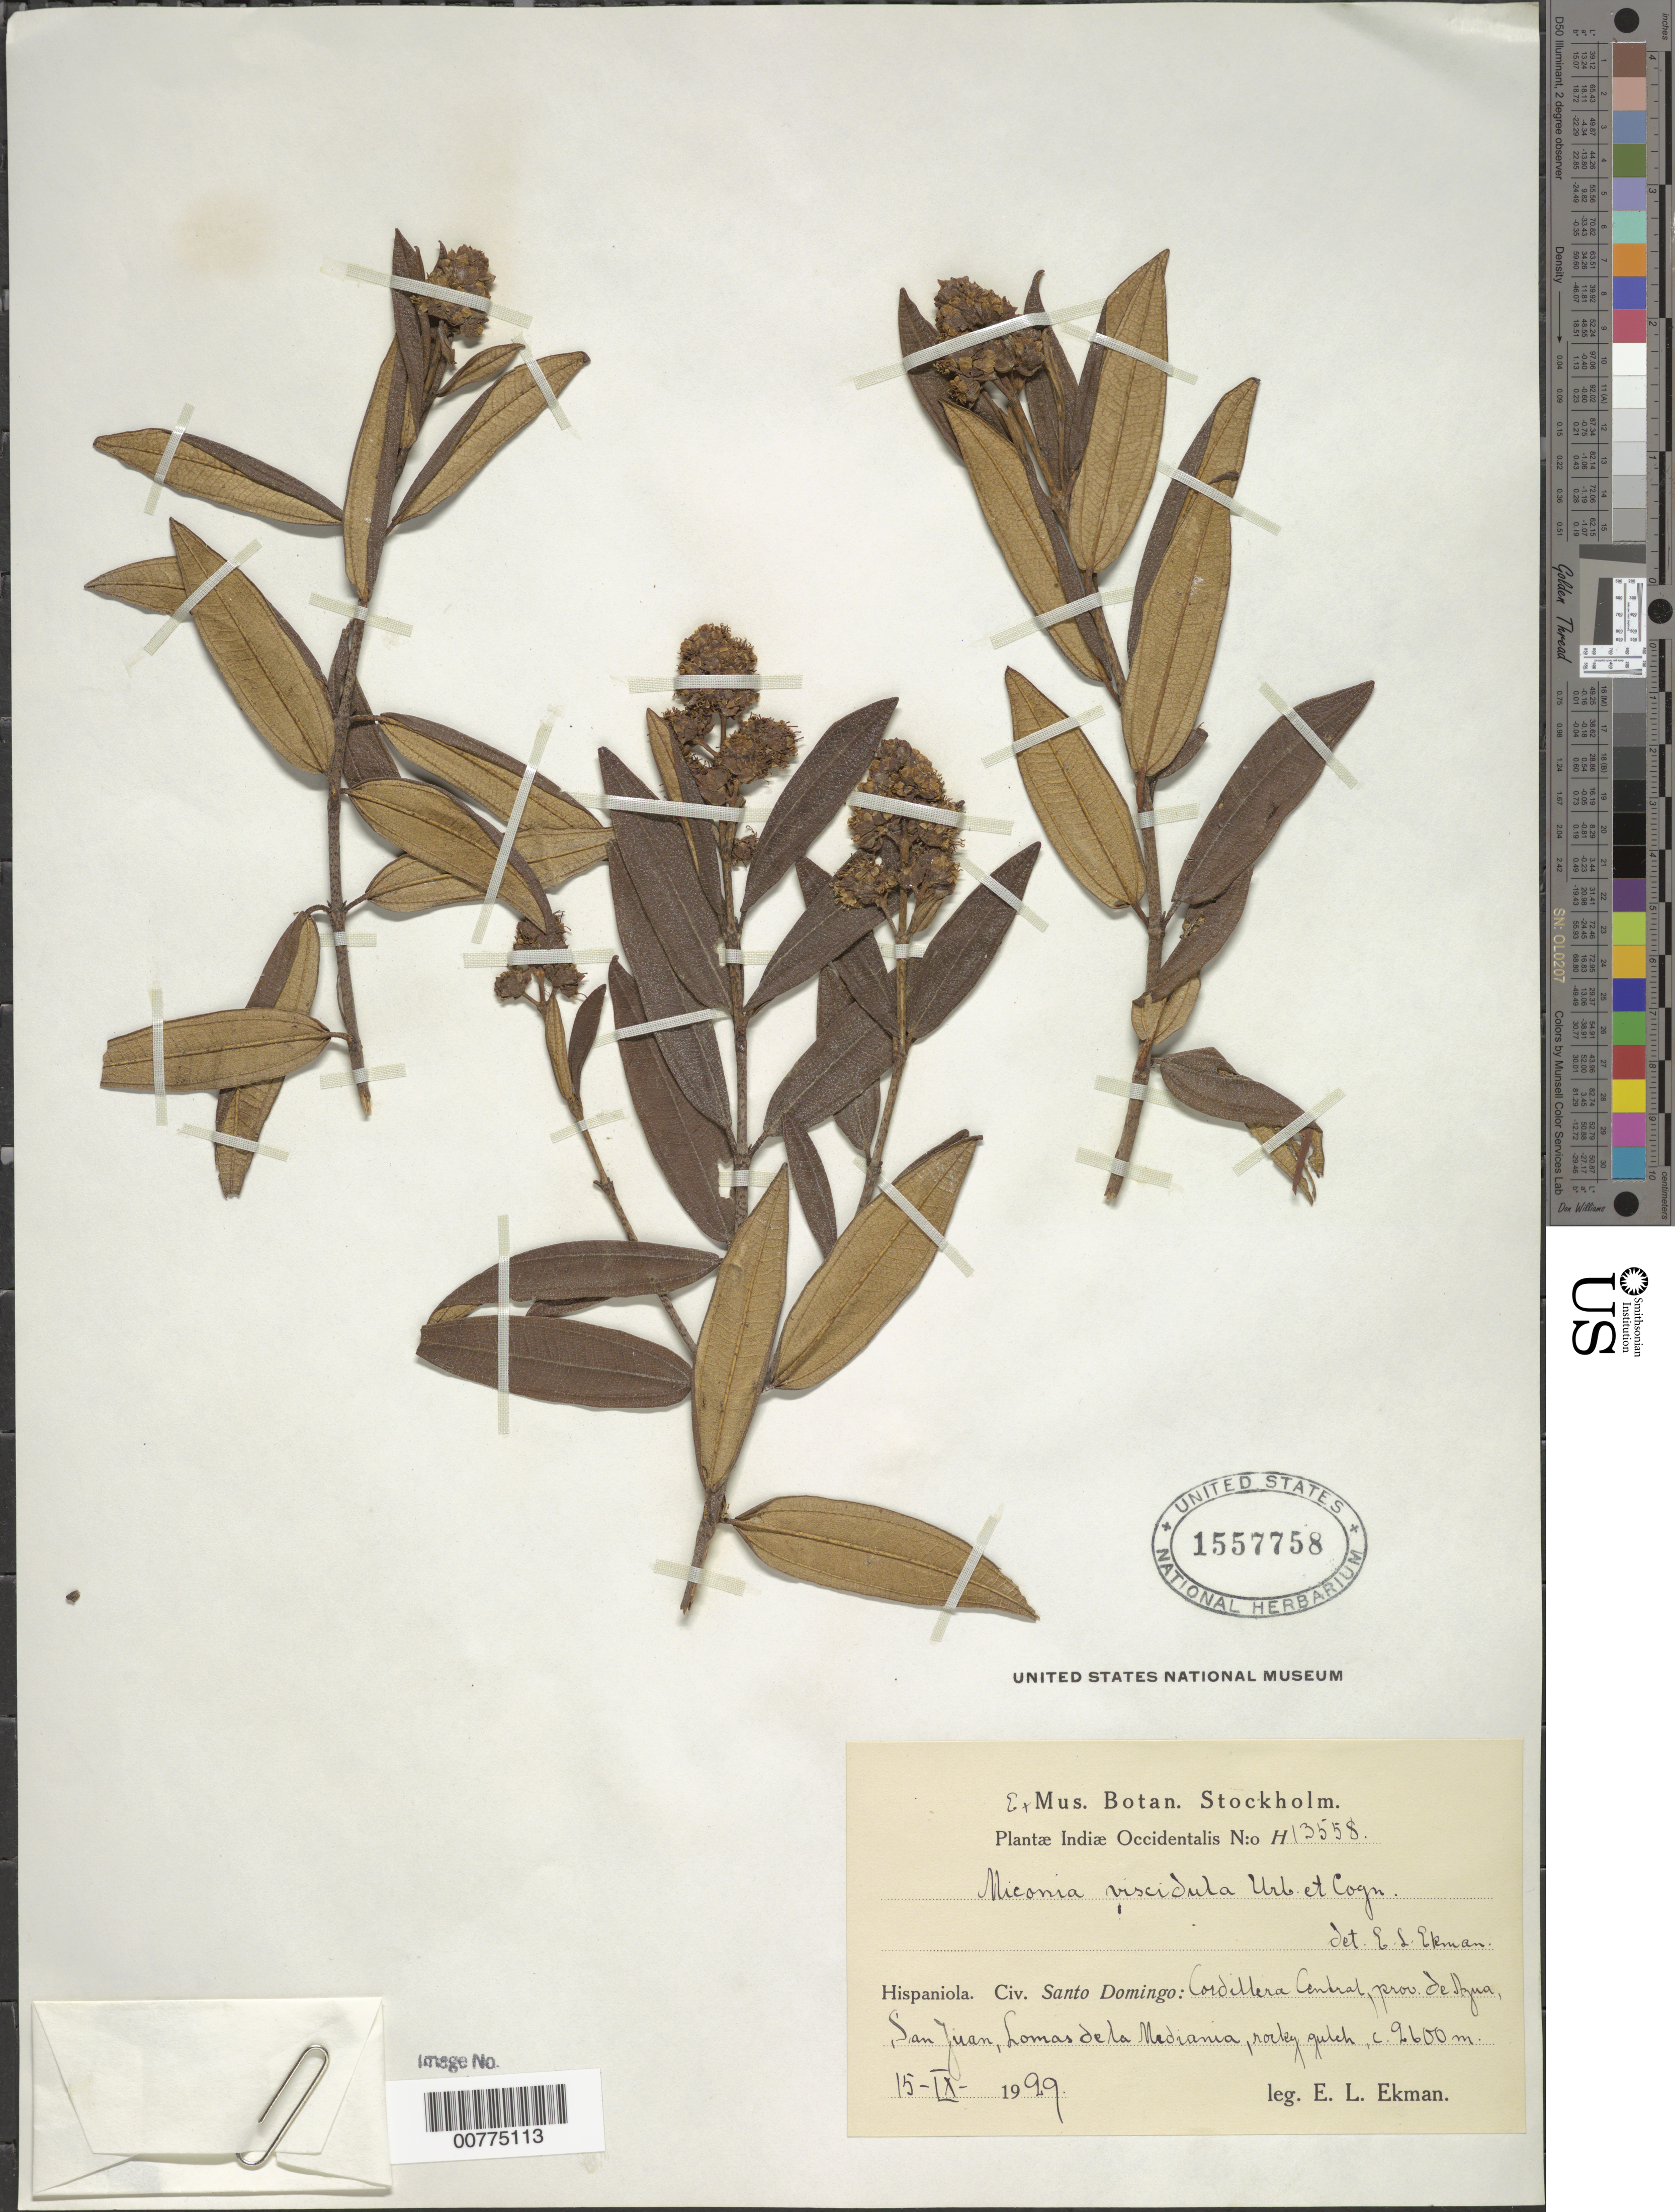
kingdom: Plantae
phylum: Tracheophyta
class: Magnoliopsida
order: Myrtales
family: Melastomataceae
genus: Miconia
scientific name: Miconia viscidula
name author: Urb. & Ekman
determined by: Ekman, E. L.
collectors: E. L. Ekman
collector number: H 13558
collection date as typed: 15 Sep 1929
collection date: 1929-09-15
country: Dominican Republic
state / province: Azua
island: Hispaniola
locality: Cordillera Central, San Juan, Lomas de la Mediania.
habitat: Rocky gulch.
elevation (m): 2600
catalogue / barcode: US 1557758